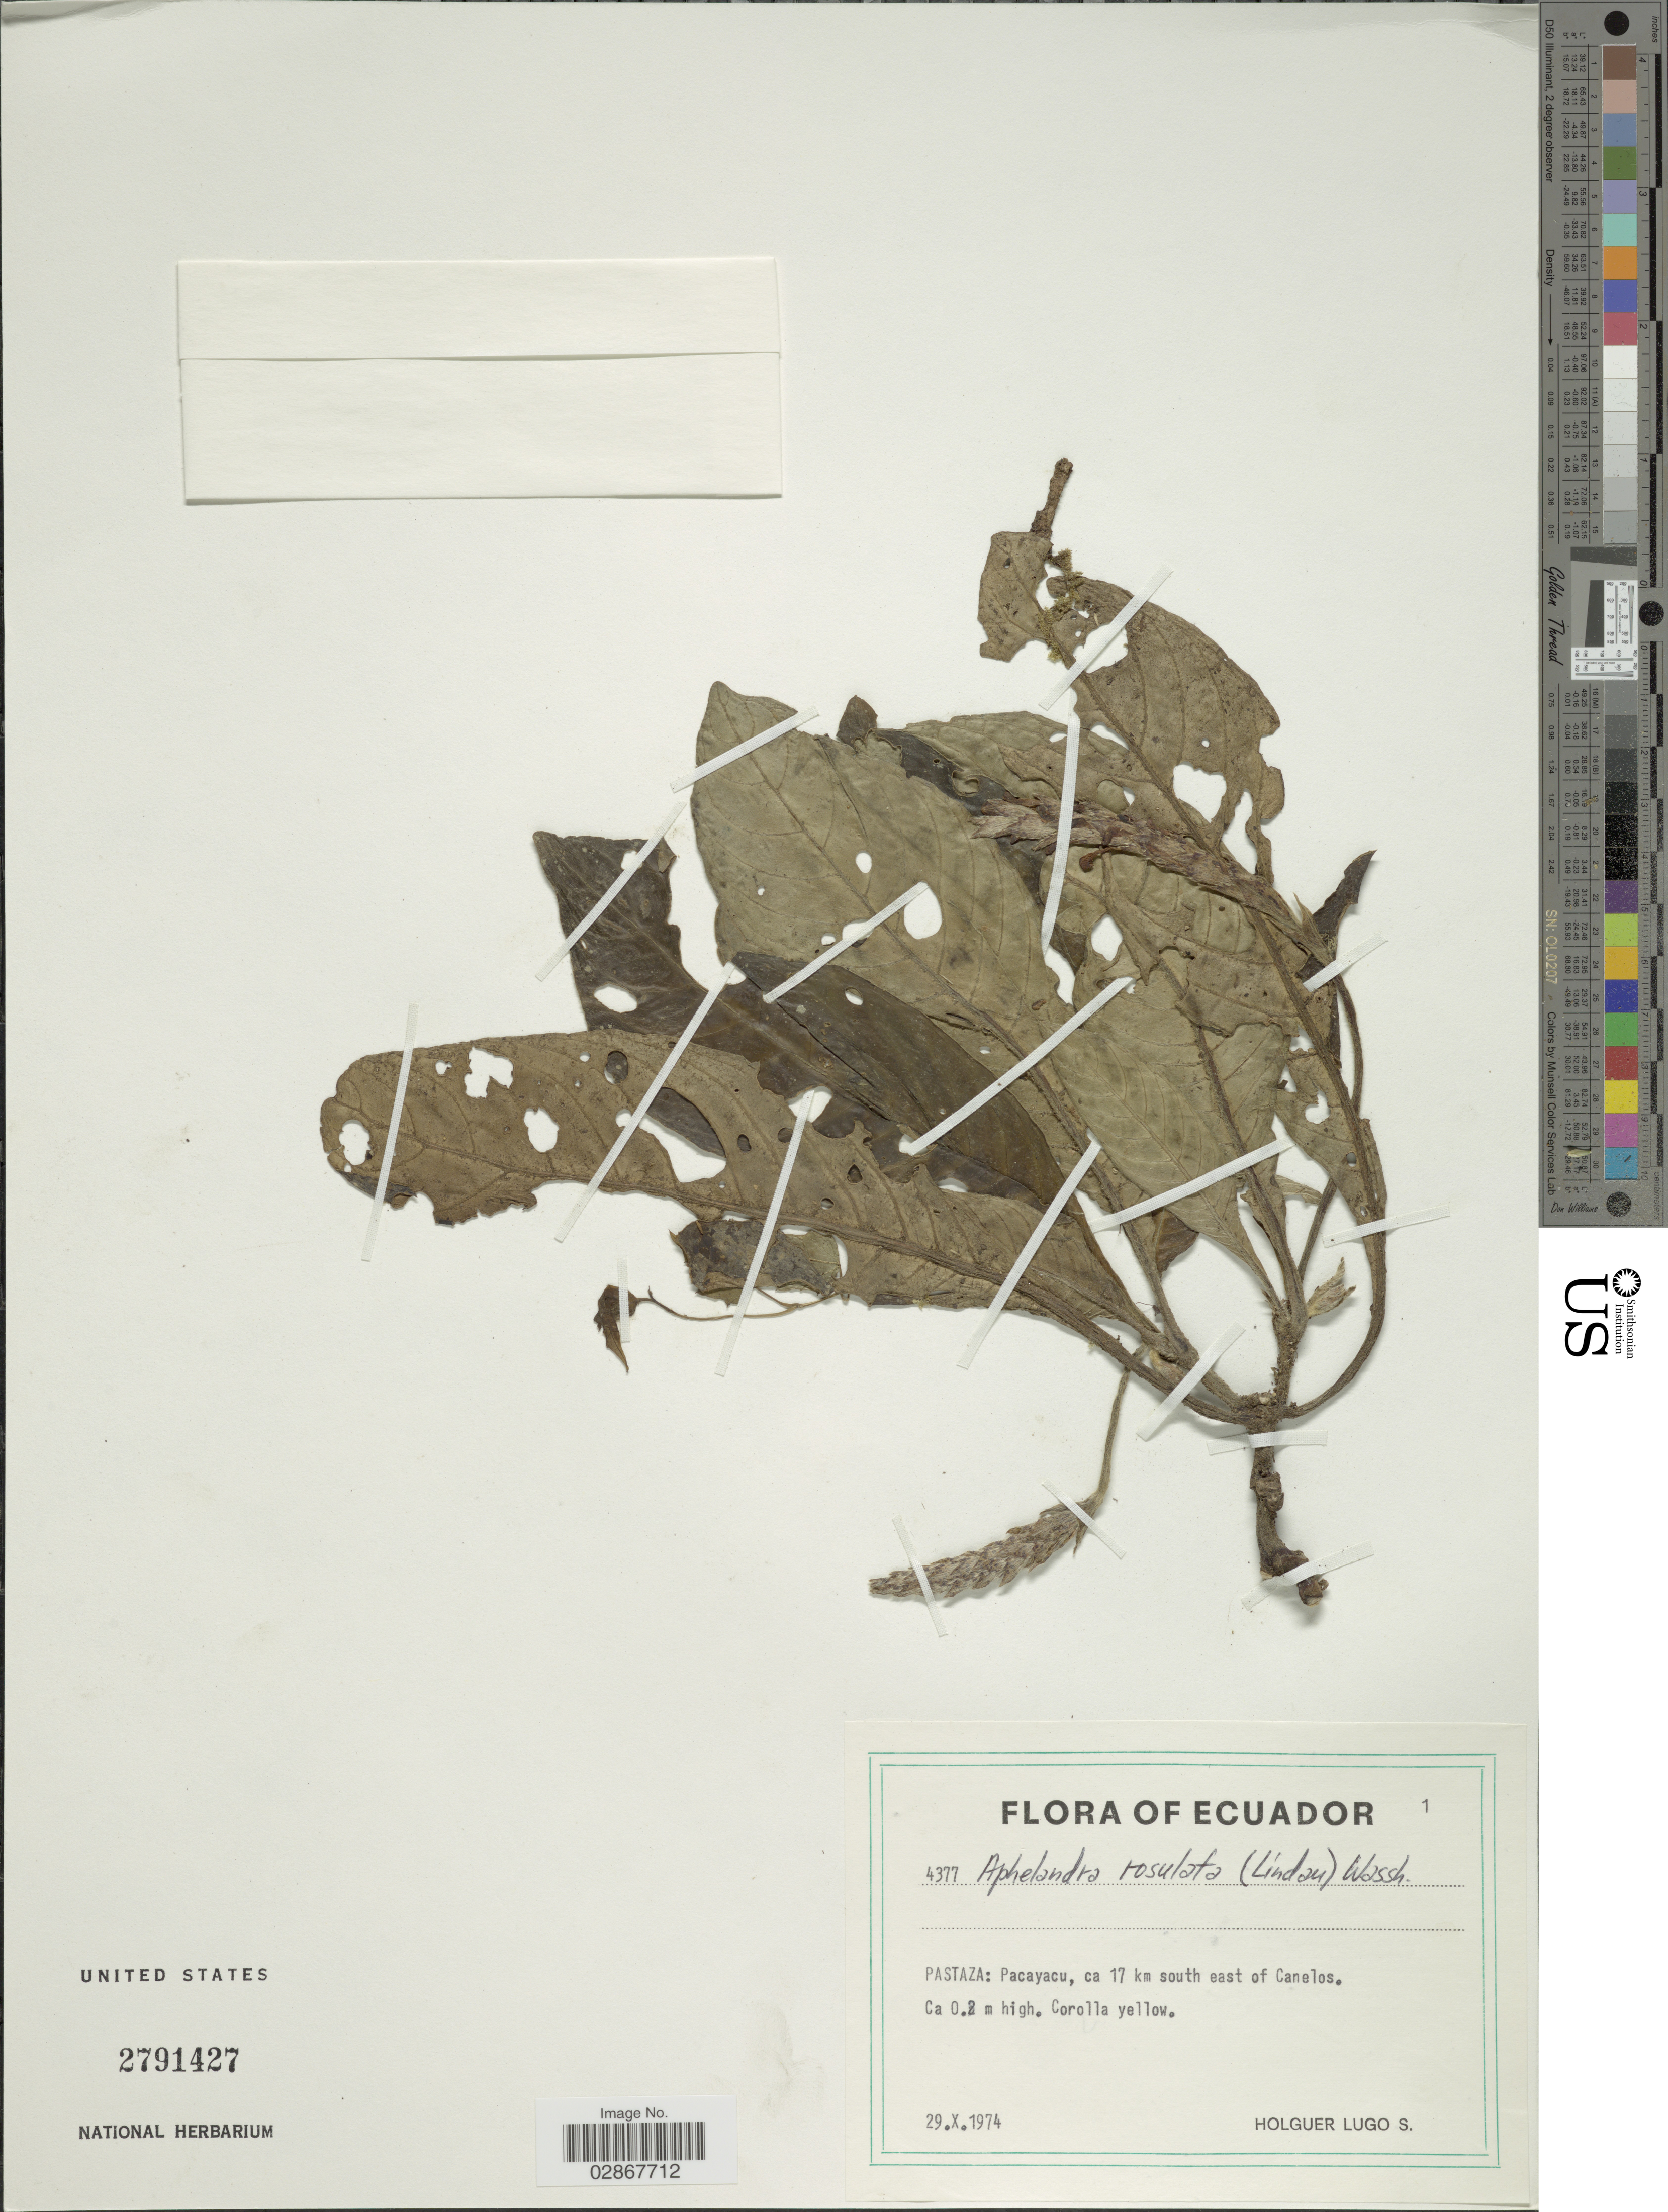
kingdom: Plantae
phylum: Tracheophyta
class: Magnoliopsida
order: Lamiales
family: Acanthaceae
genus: Aphelandra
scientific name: Aphelandra rosulata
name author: (Lindau) Wassh.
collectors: H. Lugo S.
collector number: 4377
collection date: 1974-10-29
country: Ecuador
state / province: Pastaza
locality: Pacayacu, ca 17 km south east of Canelos.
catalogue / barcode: US 2791427